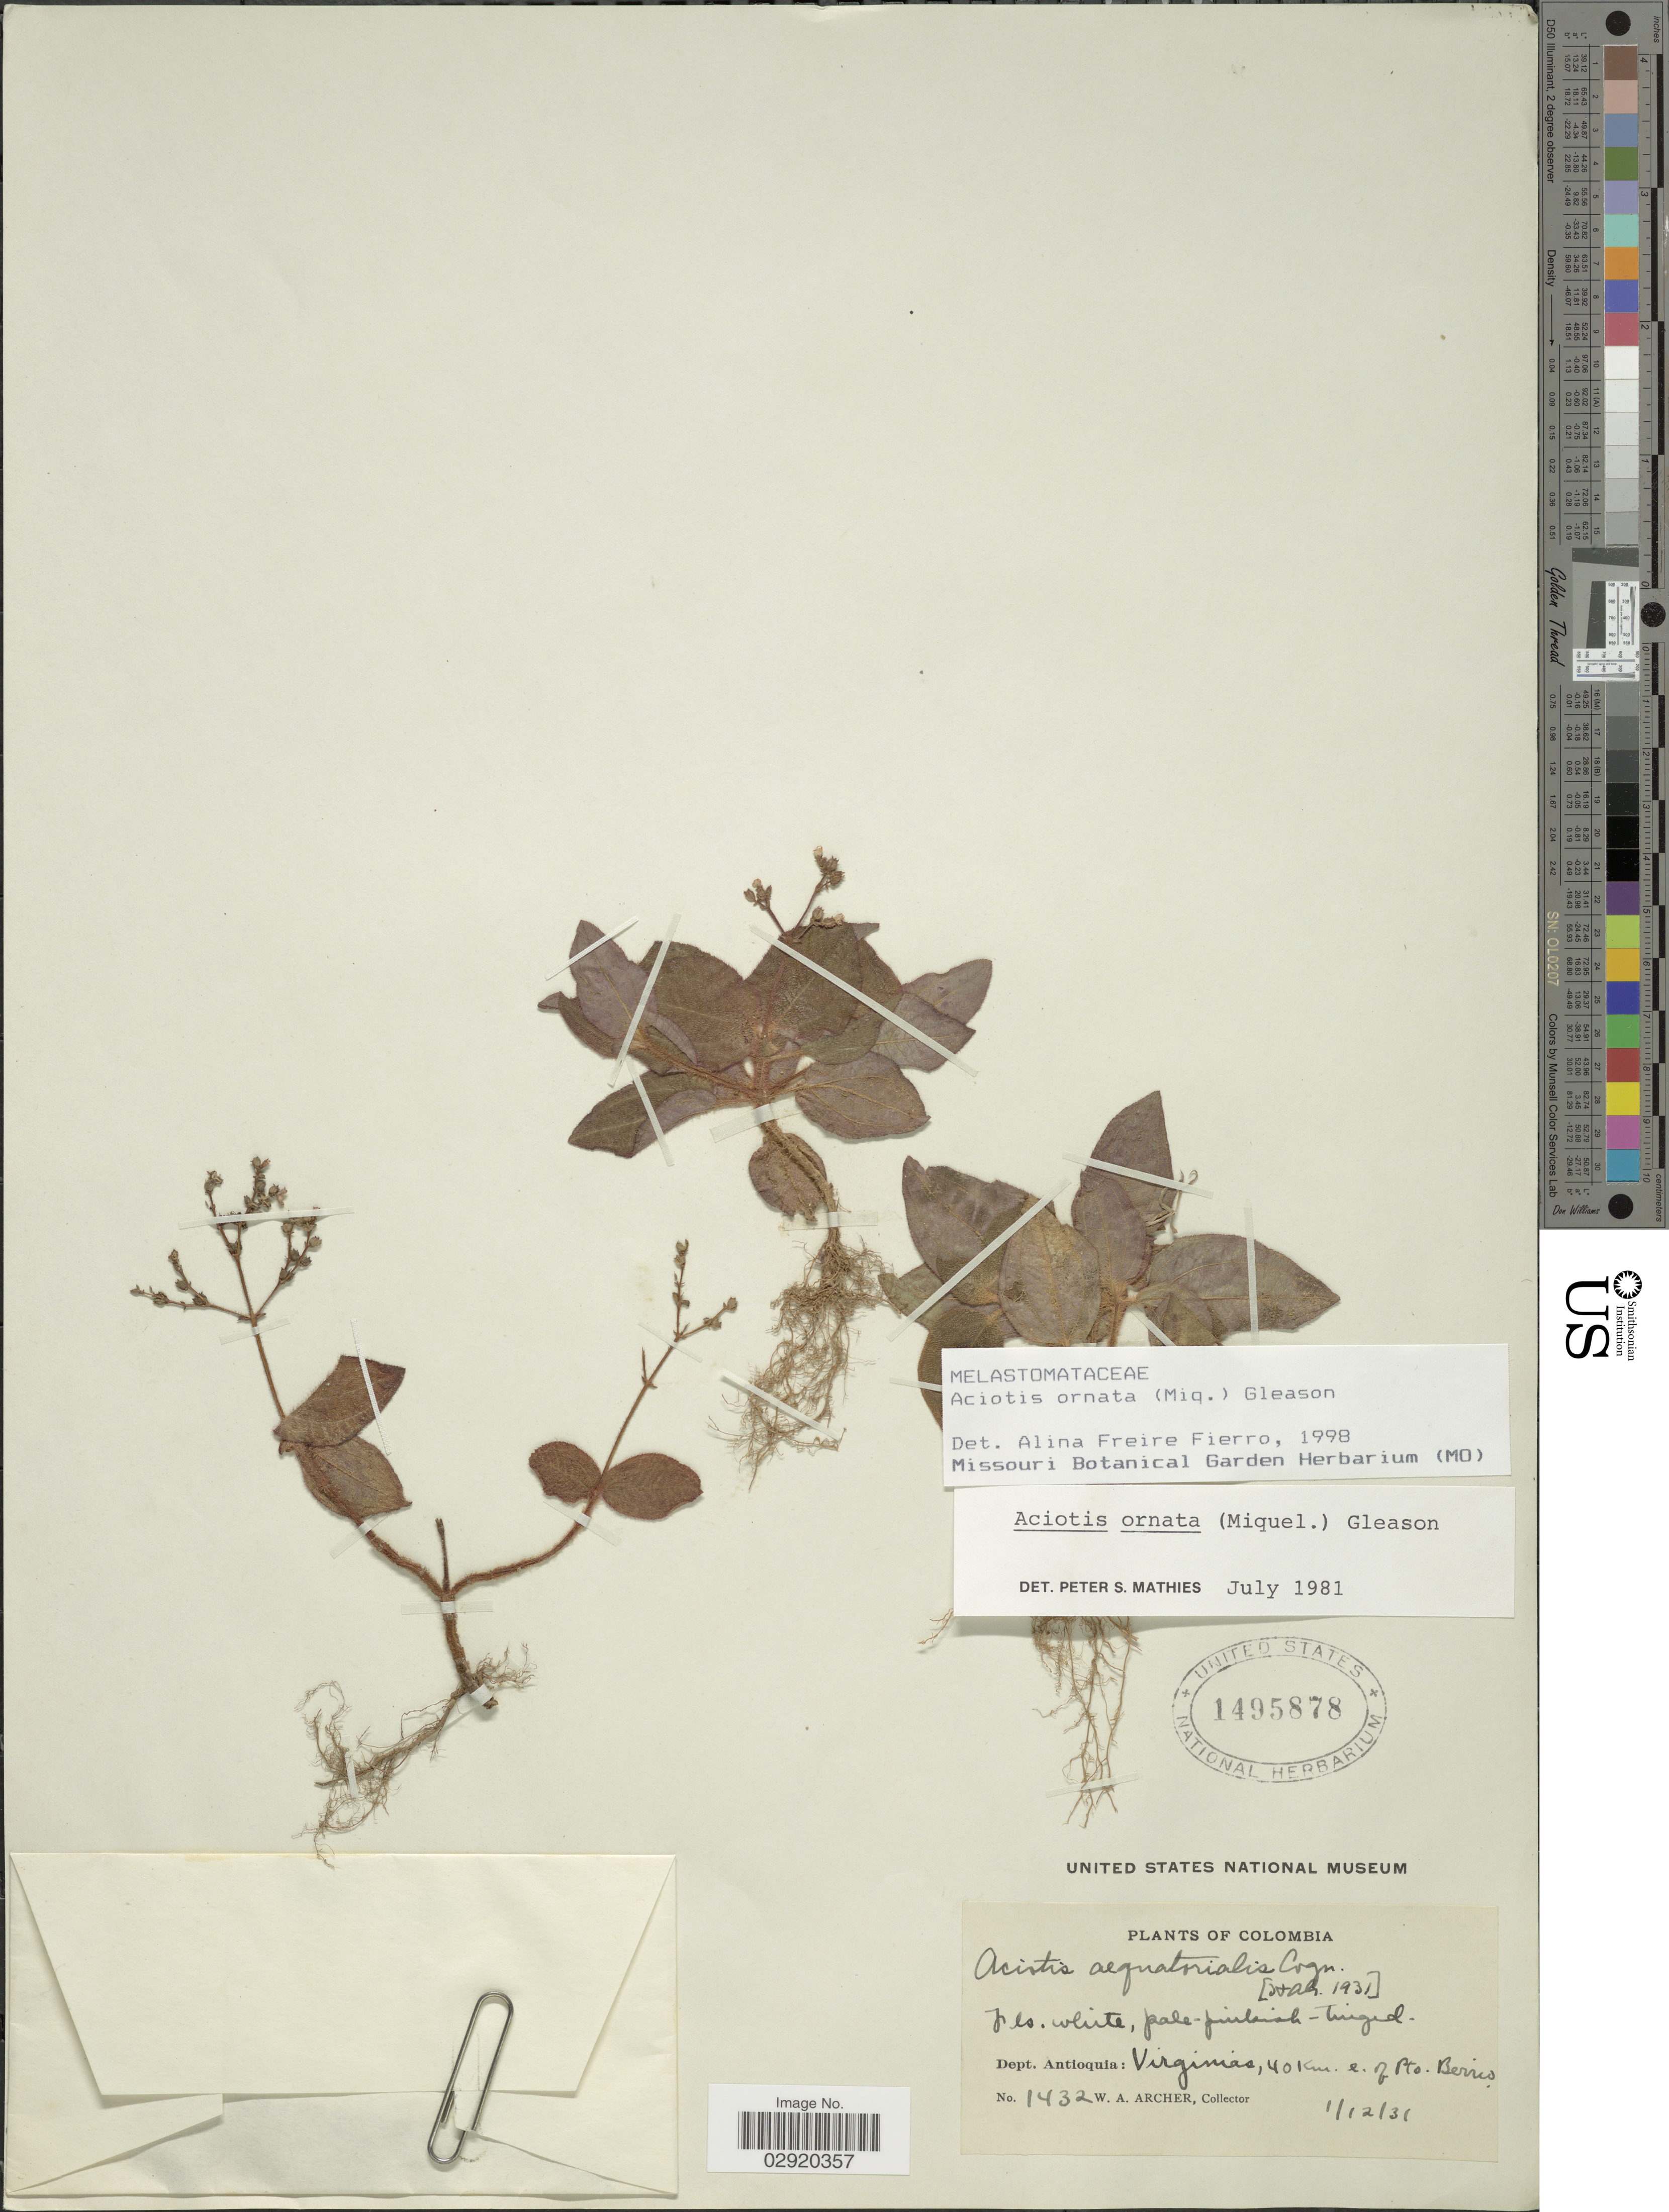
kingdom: Plantae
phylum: Tracheophyta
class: Magnoliopsida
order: Myrtales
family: Melastomataceae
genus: Aciotis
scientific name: Aciotis ornata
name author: (Miq.) Gleason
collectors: W. Archer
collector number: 1432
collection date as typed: Transcribed d/m/y: 1/12/31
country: Colombia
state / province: Antioquia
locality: Dept. Antioquia: Virginias, 40 km. e. of Pto. Berrio.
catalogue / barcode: US 1495878